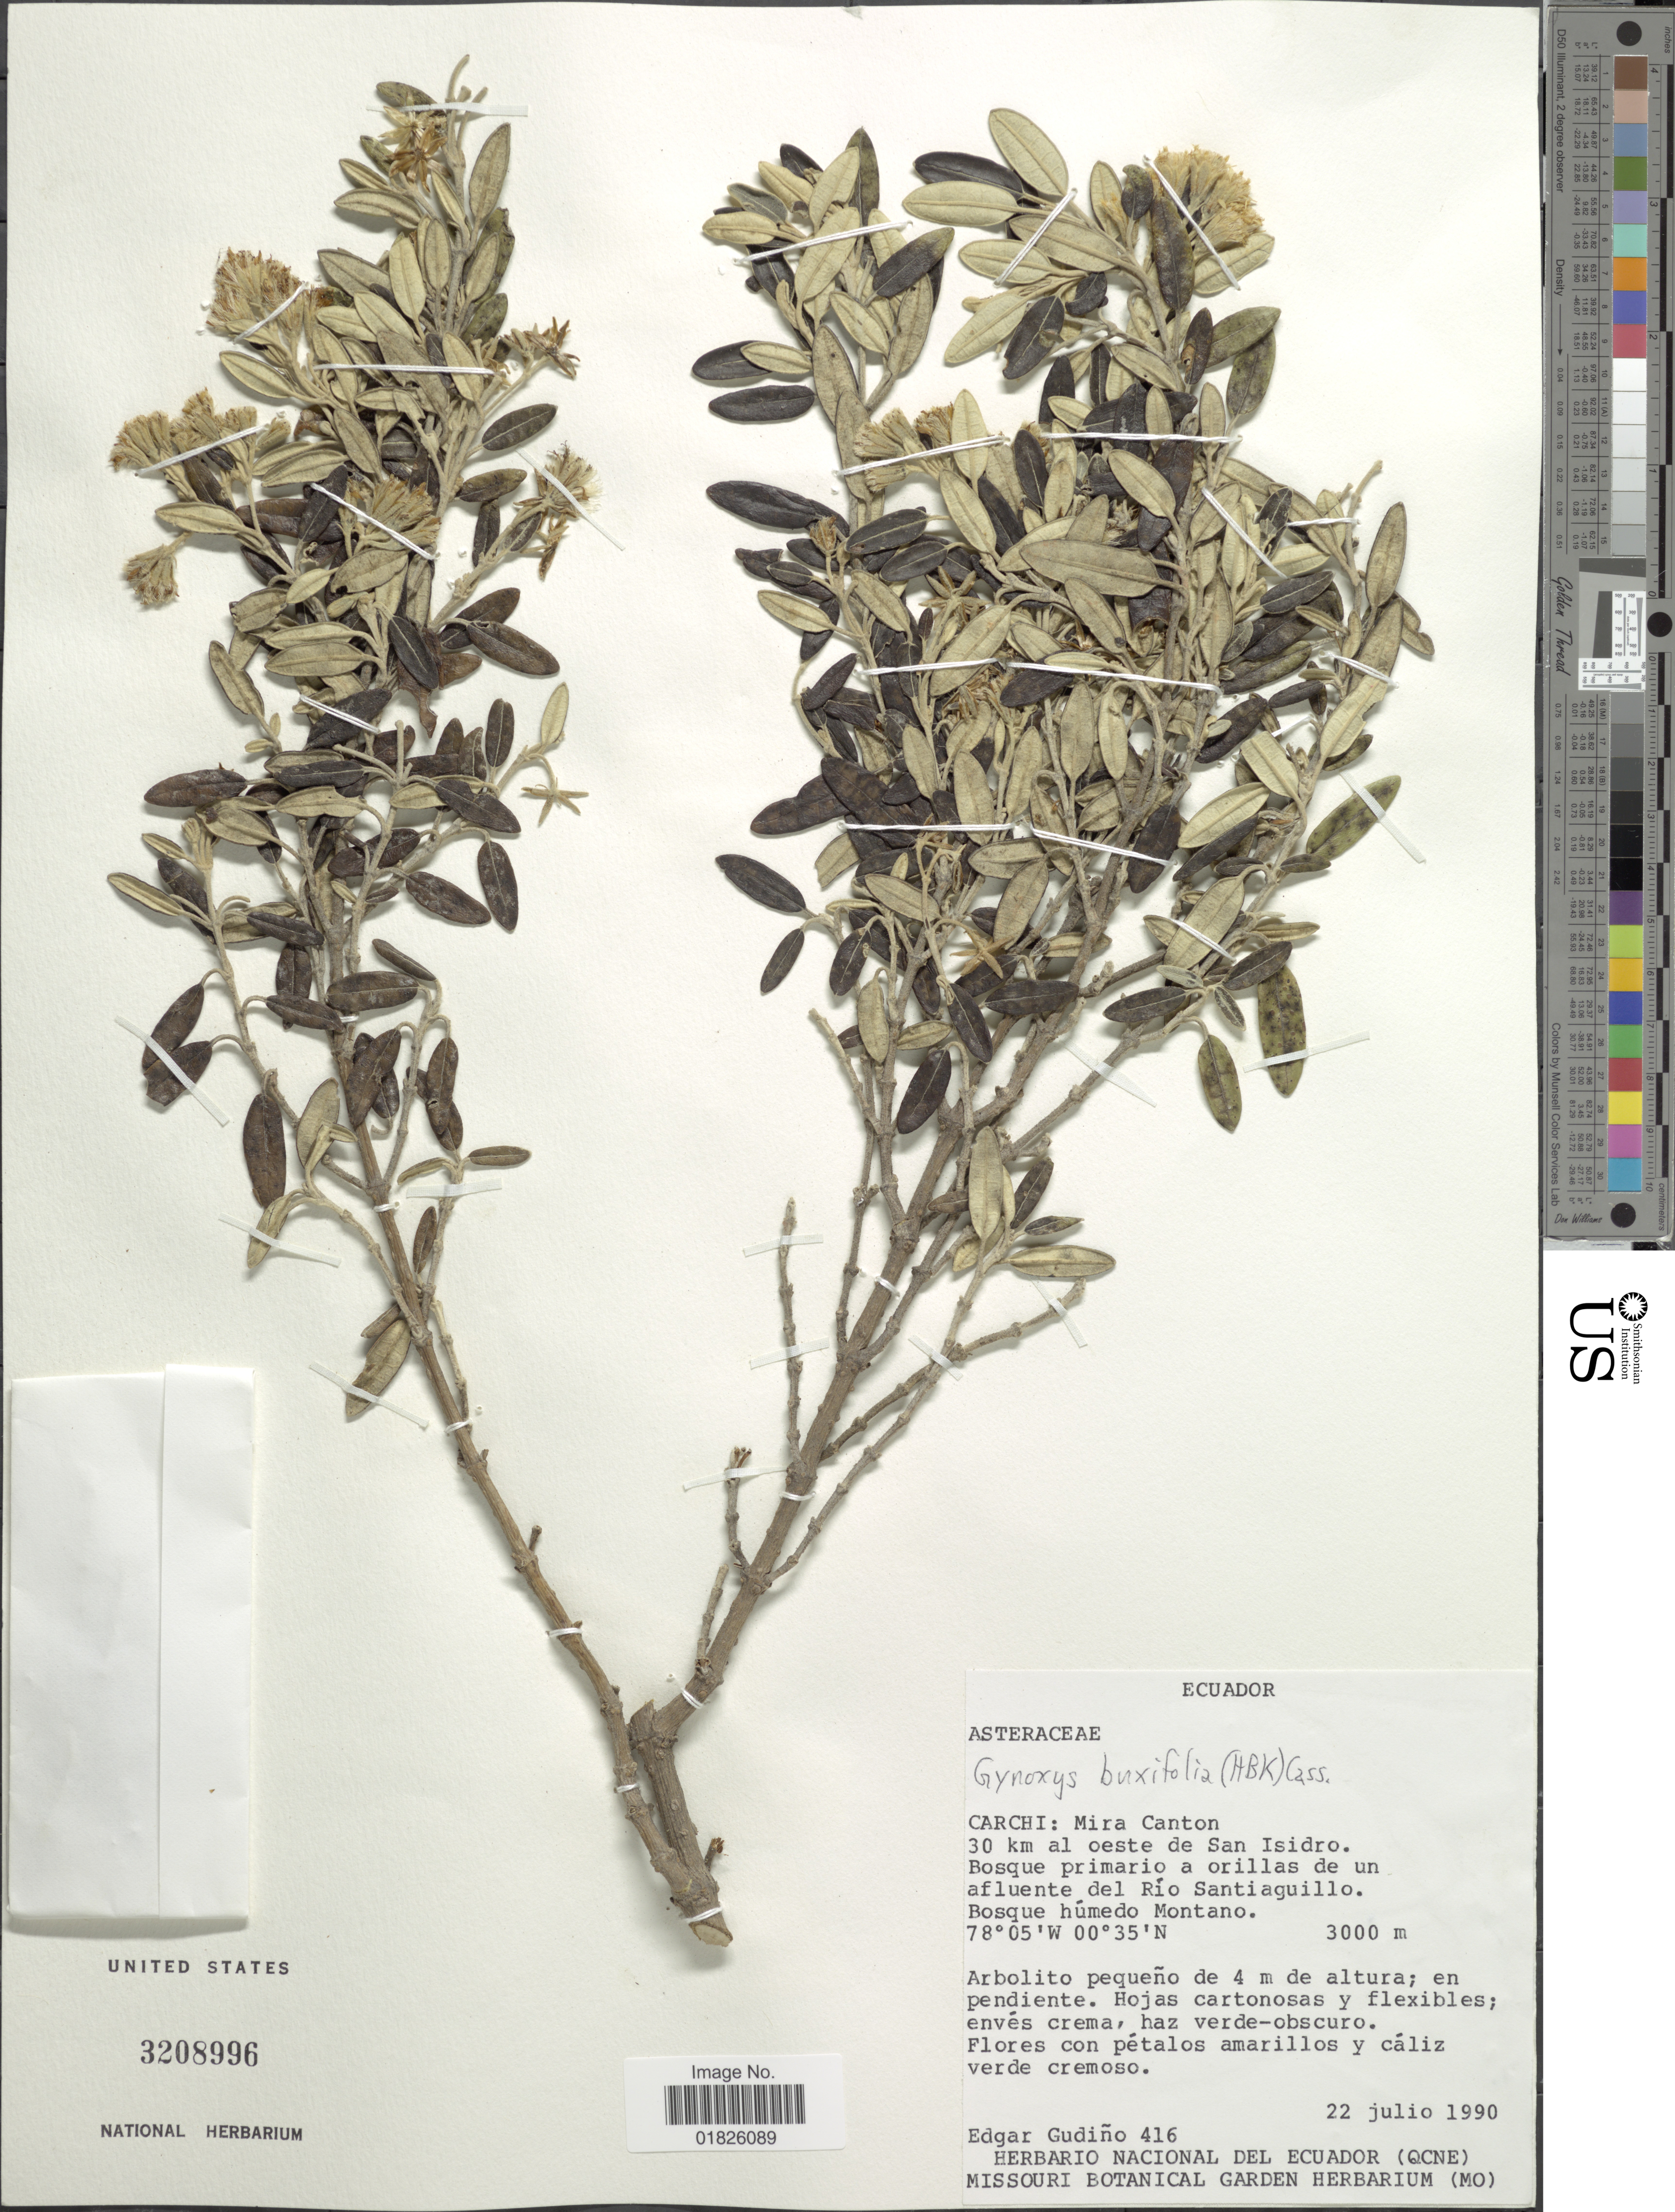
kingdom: Plantae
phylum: Tracheophyta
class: Magnoliopsida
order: Asterales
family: Asteraceae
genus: Gynoxys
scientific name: Gynoxys buxifolia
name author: (Kunth) Cass.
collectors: E. Gudiño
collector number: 416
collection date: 1990-07-22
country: Ecuador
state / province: Carchi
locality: Mira Canton. 30 km al oest de San Isidro, afluente del Rio Santiaguillo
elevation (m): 3000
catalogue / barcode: US 3208996